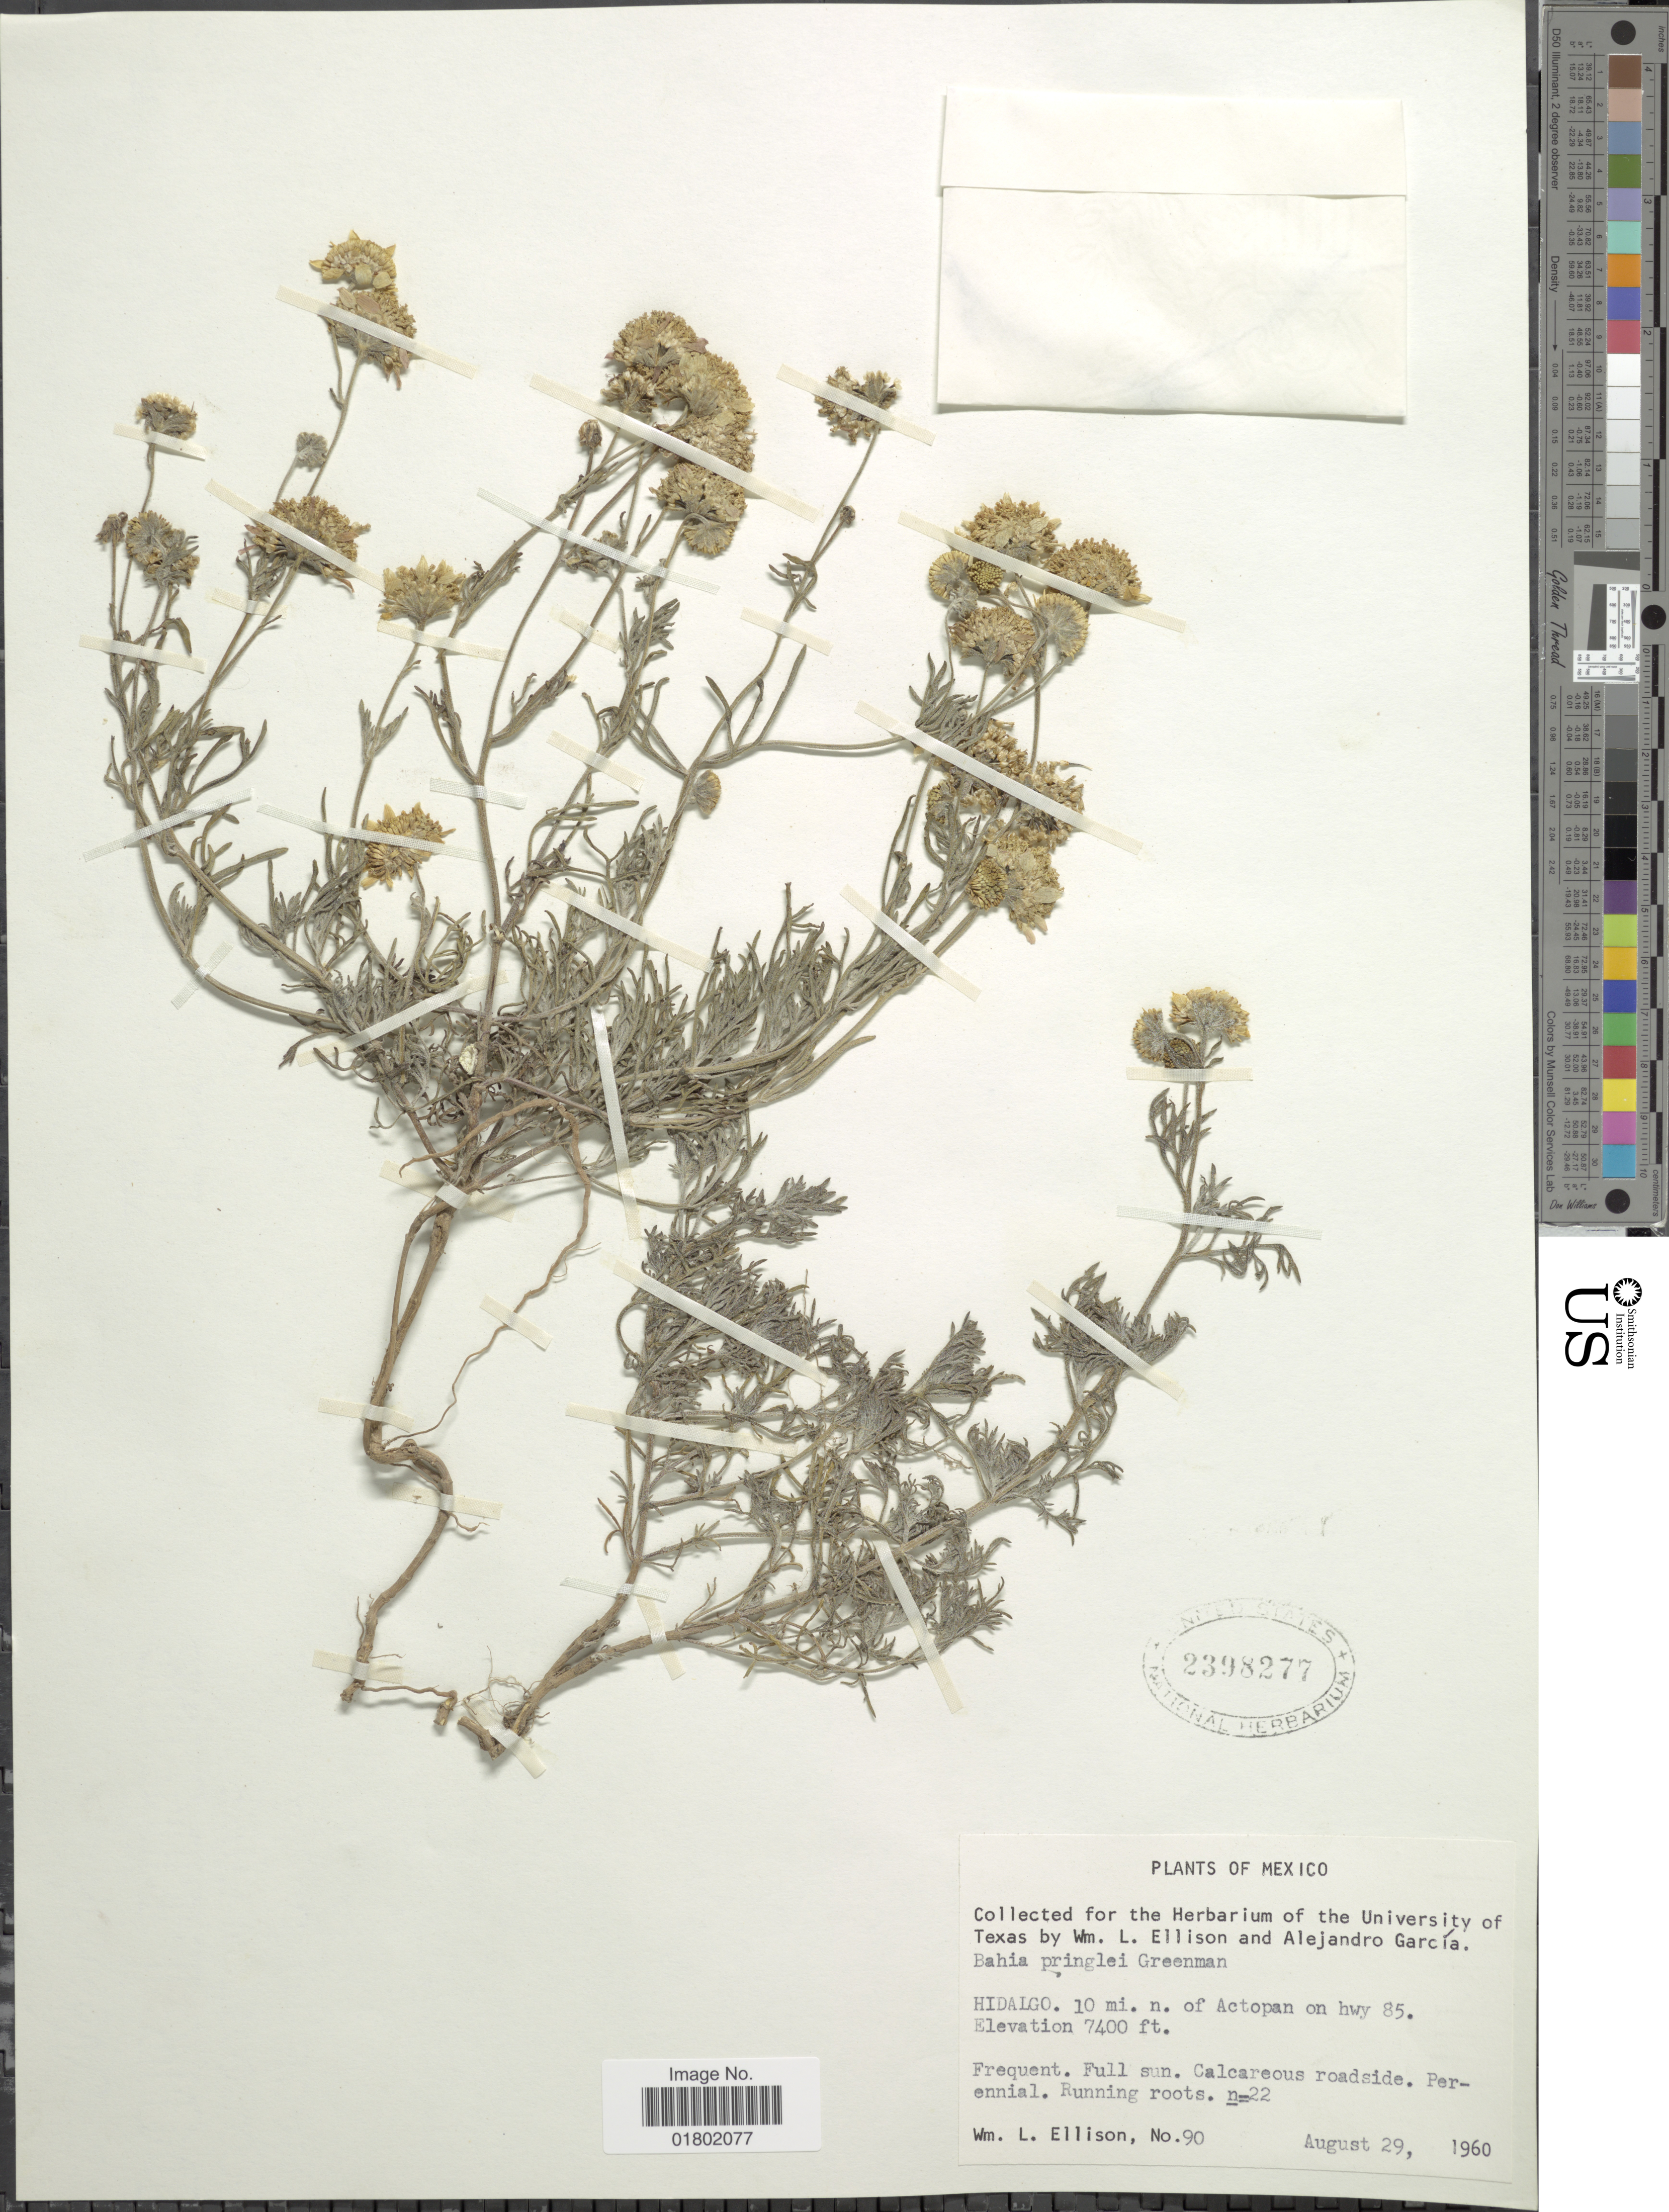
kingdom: Plantae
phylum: Tracheophyta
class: Magnoliopsida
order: Asterales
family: Asteraceae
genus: Bahia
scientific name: Bahia pringlei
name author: Greenm.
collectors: W. L. Ellison & A. García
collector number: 90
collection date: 1960-08-29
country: Mexico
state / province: Hidalgo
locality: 10 mi. n. of Actopan on hwy 85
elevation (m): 2256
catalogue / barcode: US 2398277